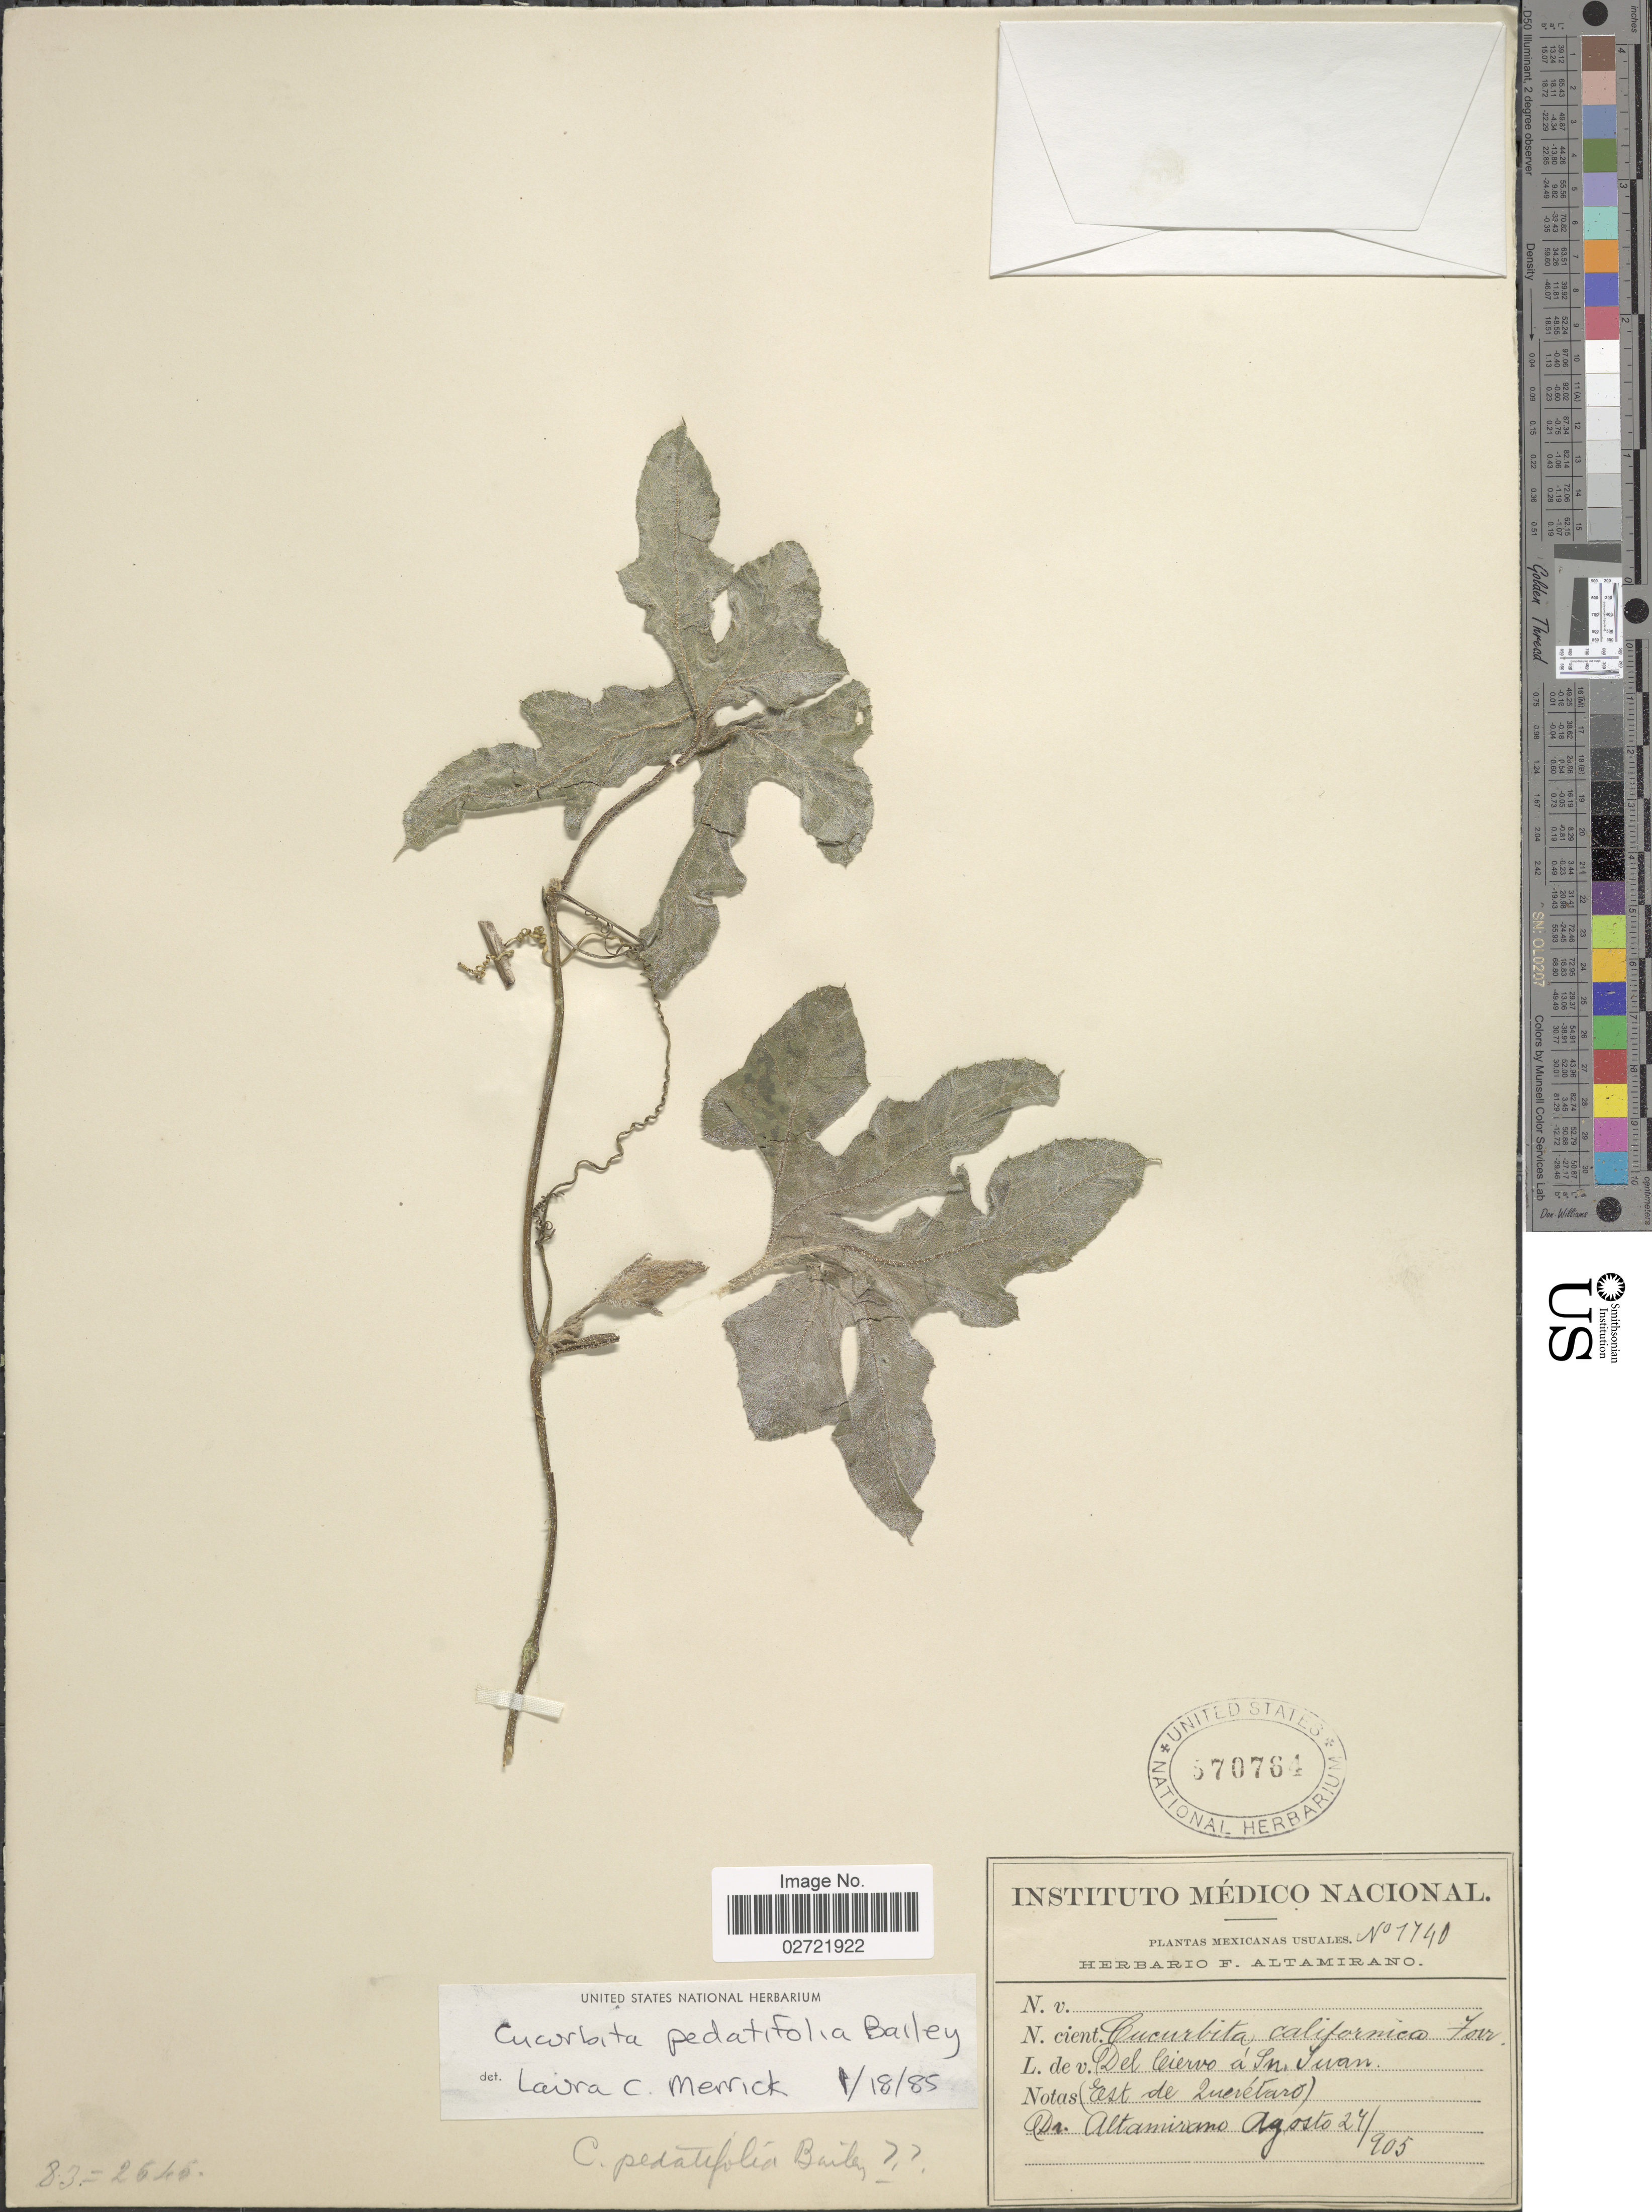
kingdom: Plantae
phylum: Tracheophyta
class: Magnoliopsida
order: Cucurbitales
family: Cucurbitaceae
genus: Cucurbita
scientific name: Cucurbita pedatifolia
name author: L.H. Bailey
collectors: F. Altamirano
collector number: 7740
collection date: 1905-08-24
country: Mexico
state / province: Querétaro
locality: Del Ciervo á Sn Juan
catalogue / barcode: US 570764